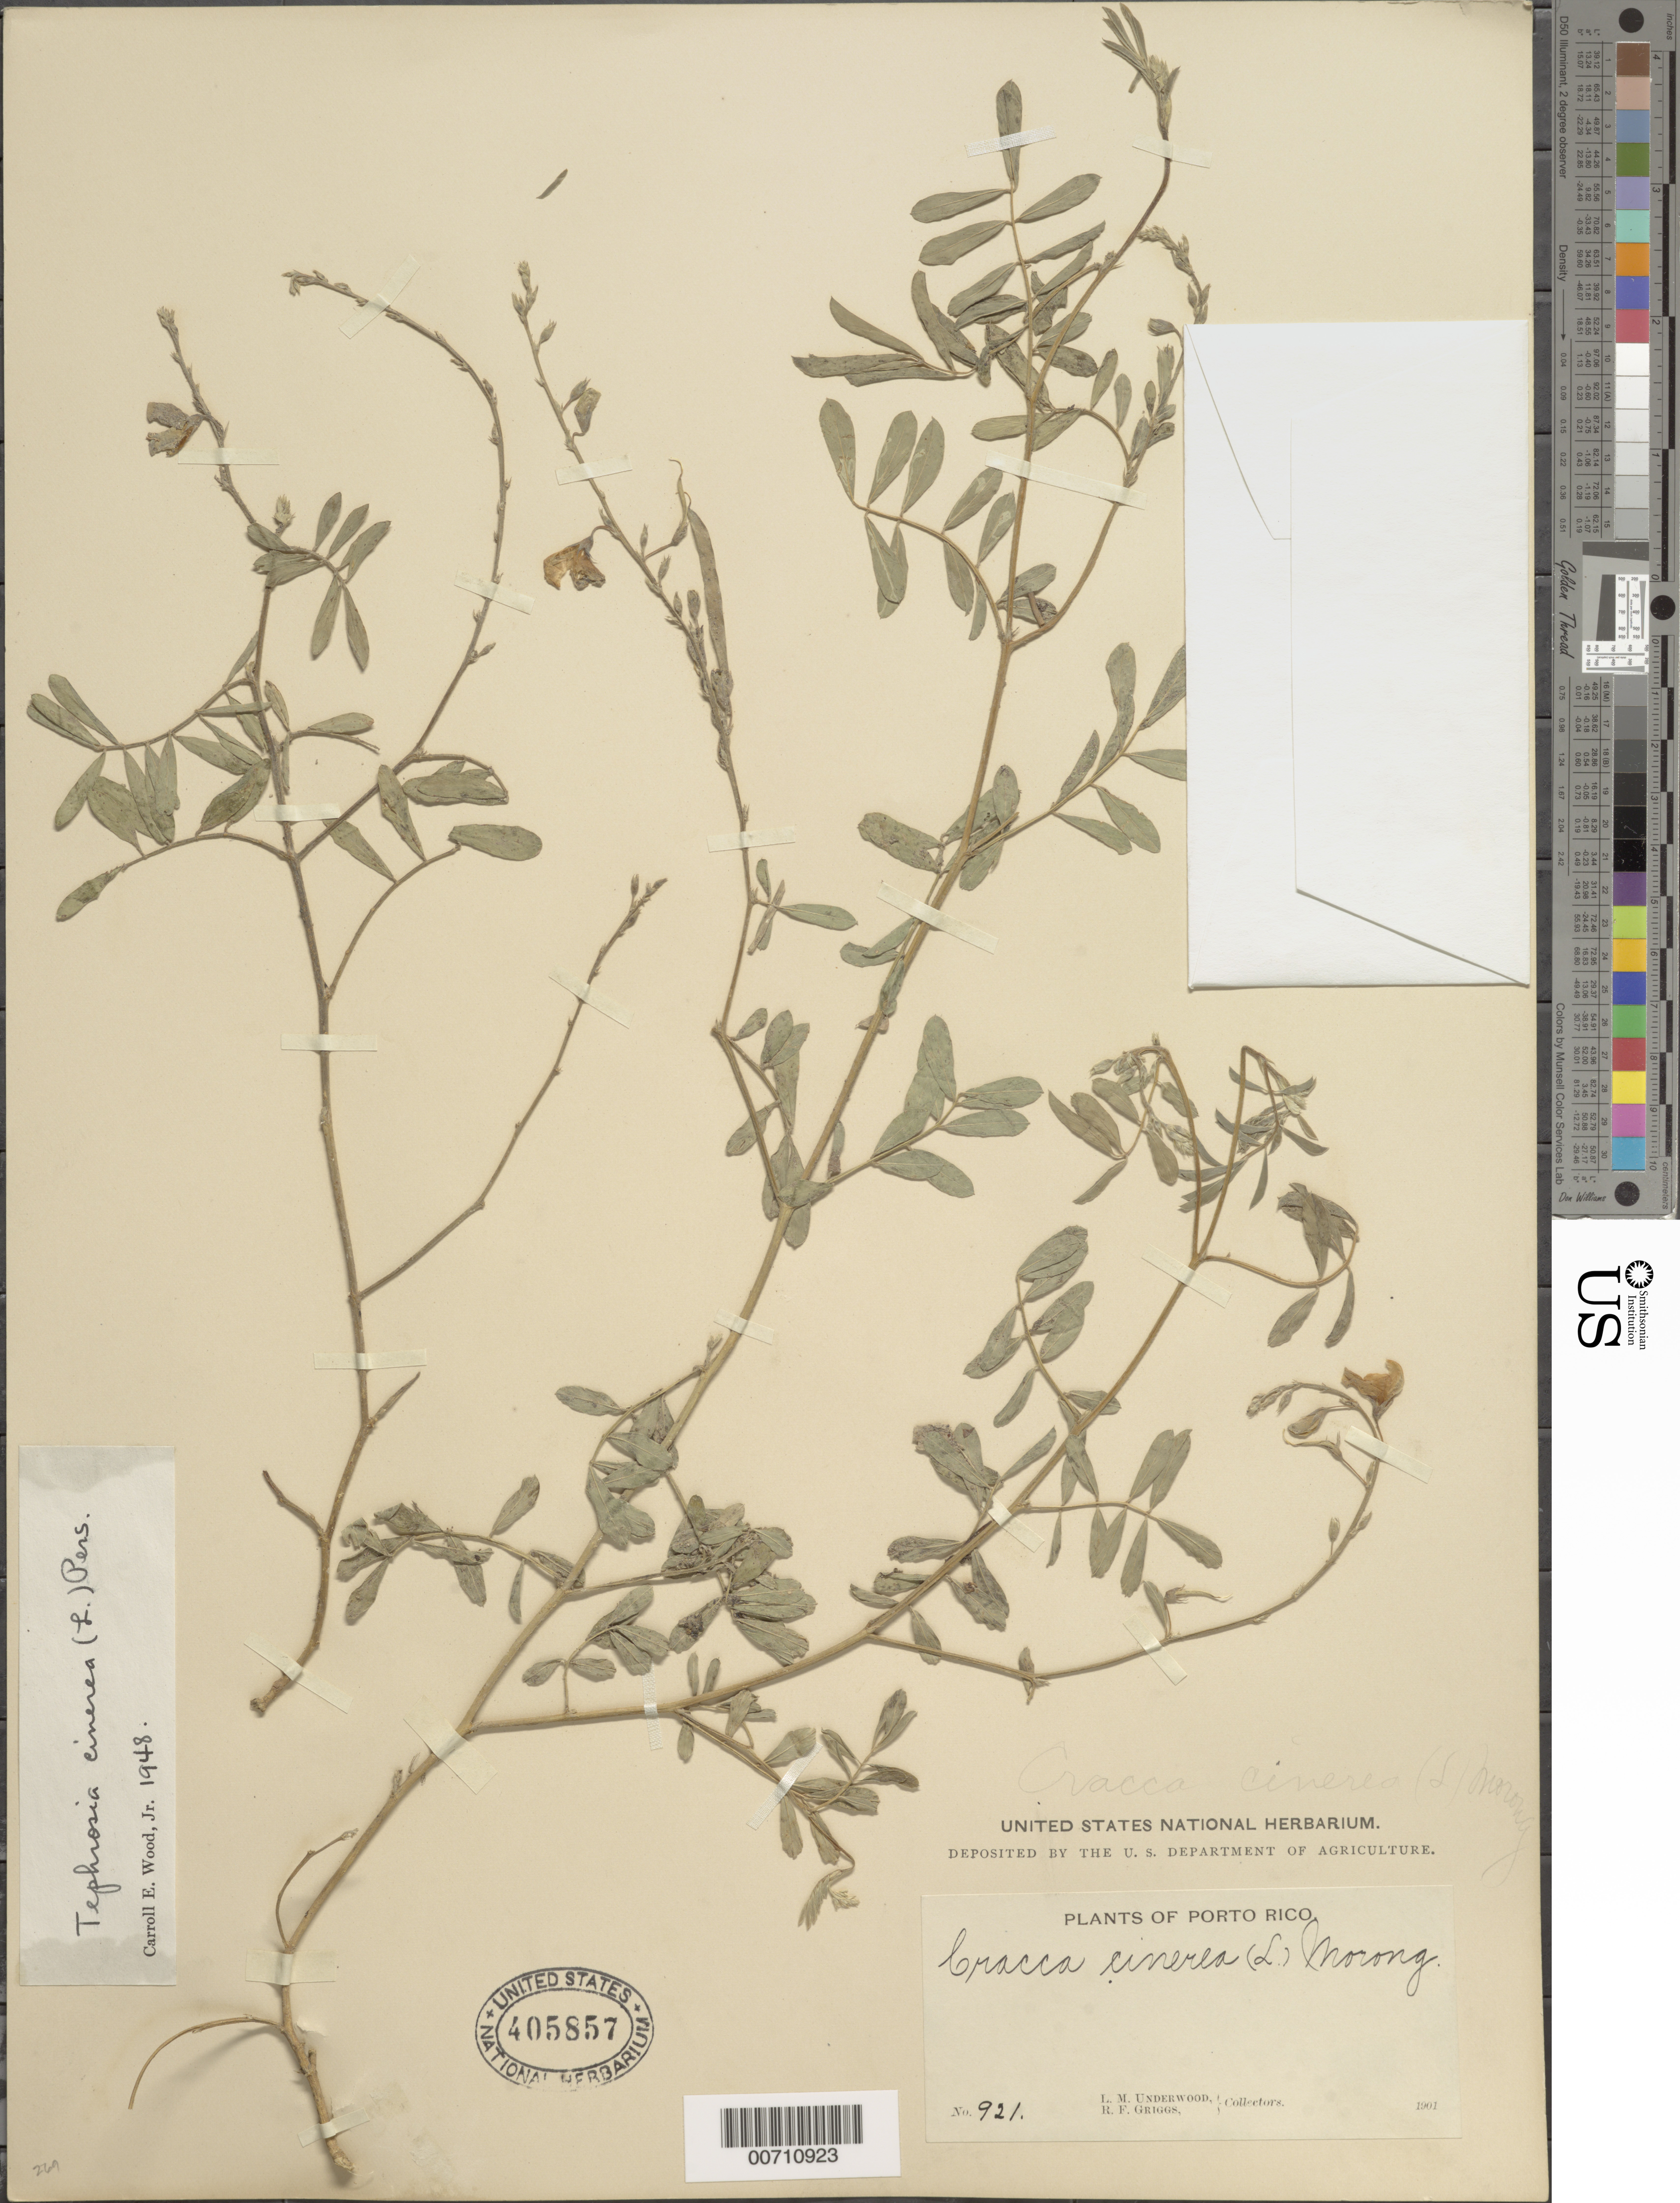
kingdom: Plantae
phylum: Tracheophyta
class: Magnoliopsida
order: Fabales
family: Fabaceae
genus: Tephrosia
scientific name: Tephrosia cinerea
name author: (L.) Pers.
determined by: Wood, C. E., Jr.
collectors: L. M. Underwood & R. F. Griggs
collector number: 921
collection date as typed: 1901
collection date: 1901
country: Puerto Rico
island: Greater Antilles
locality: Sierra de Naguabo ad Rio Blanco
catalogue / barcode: US 405857